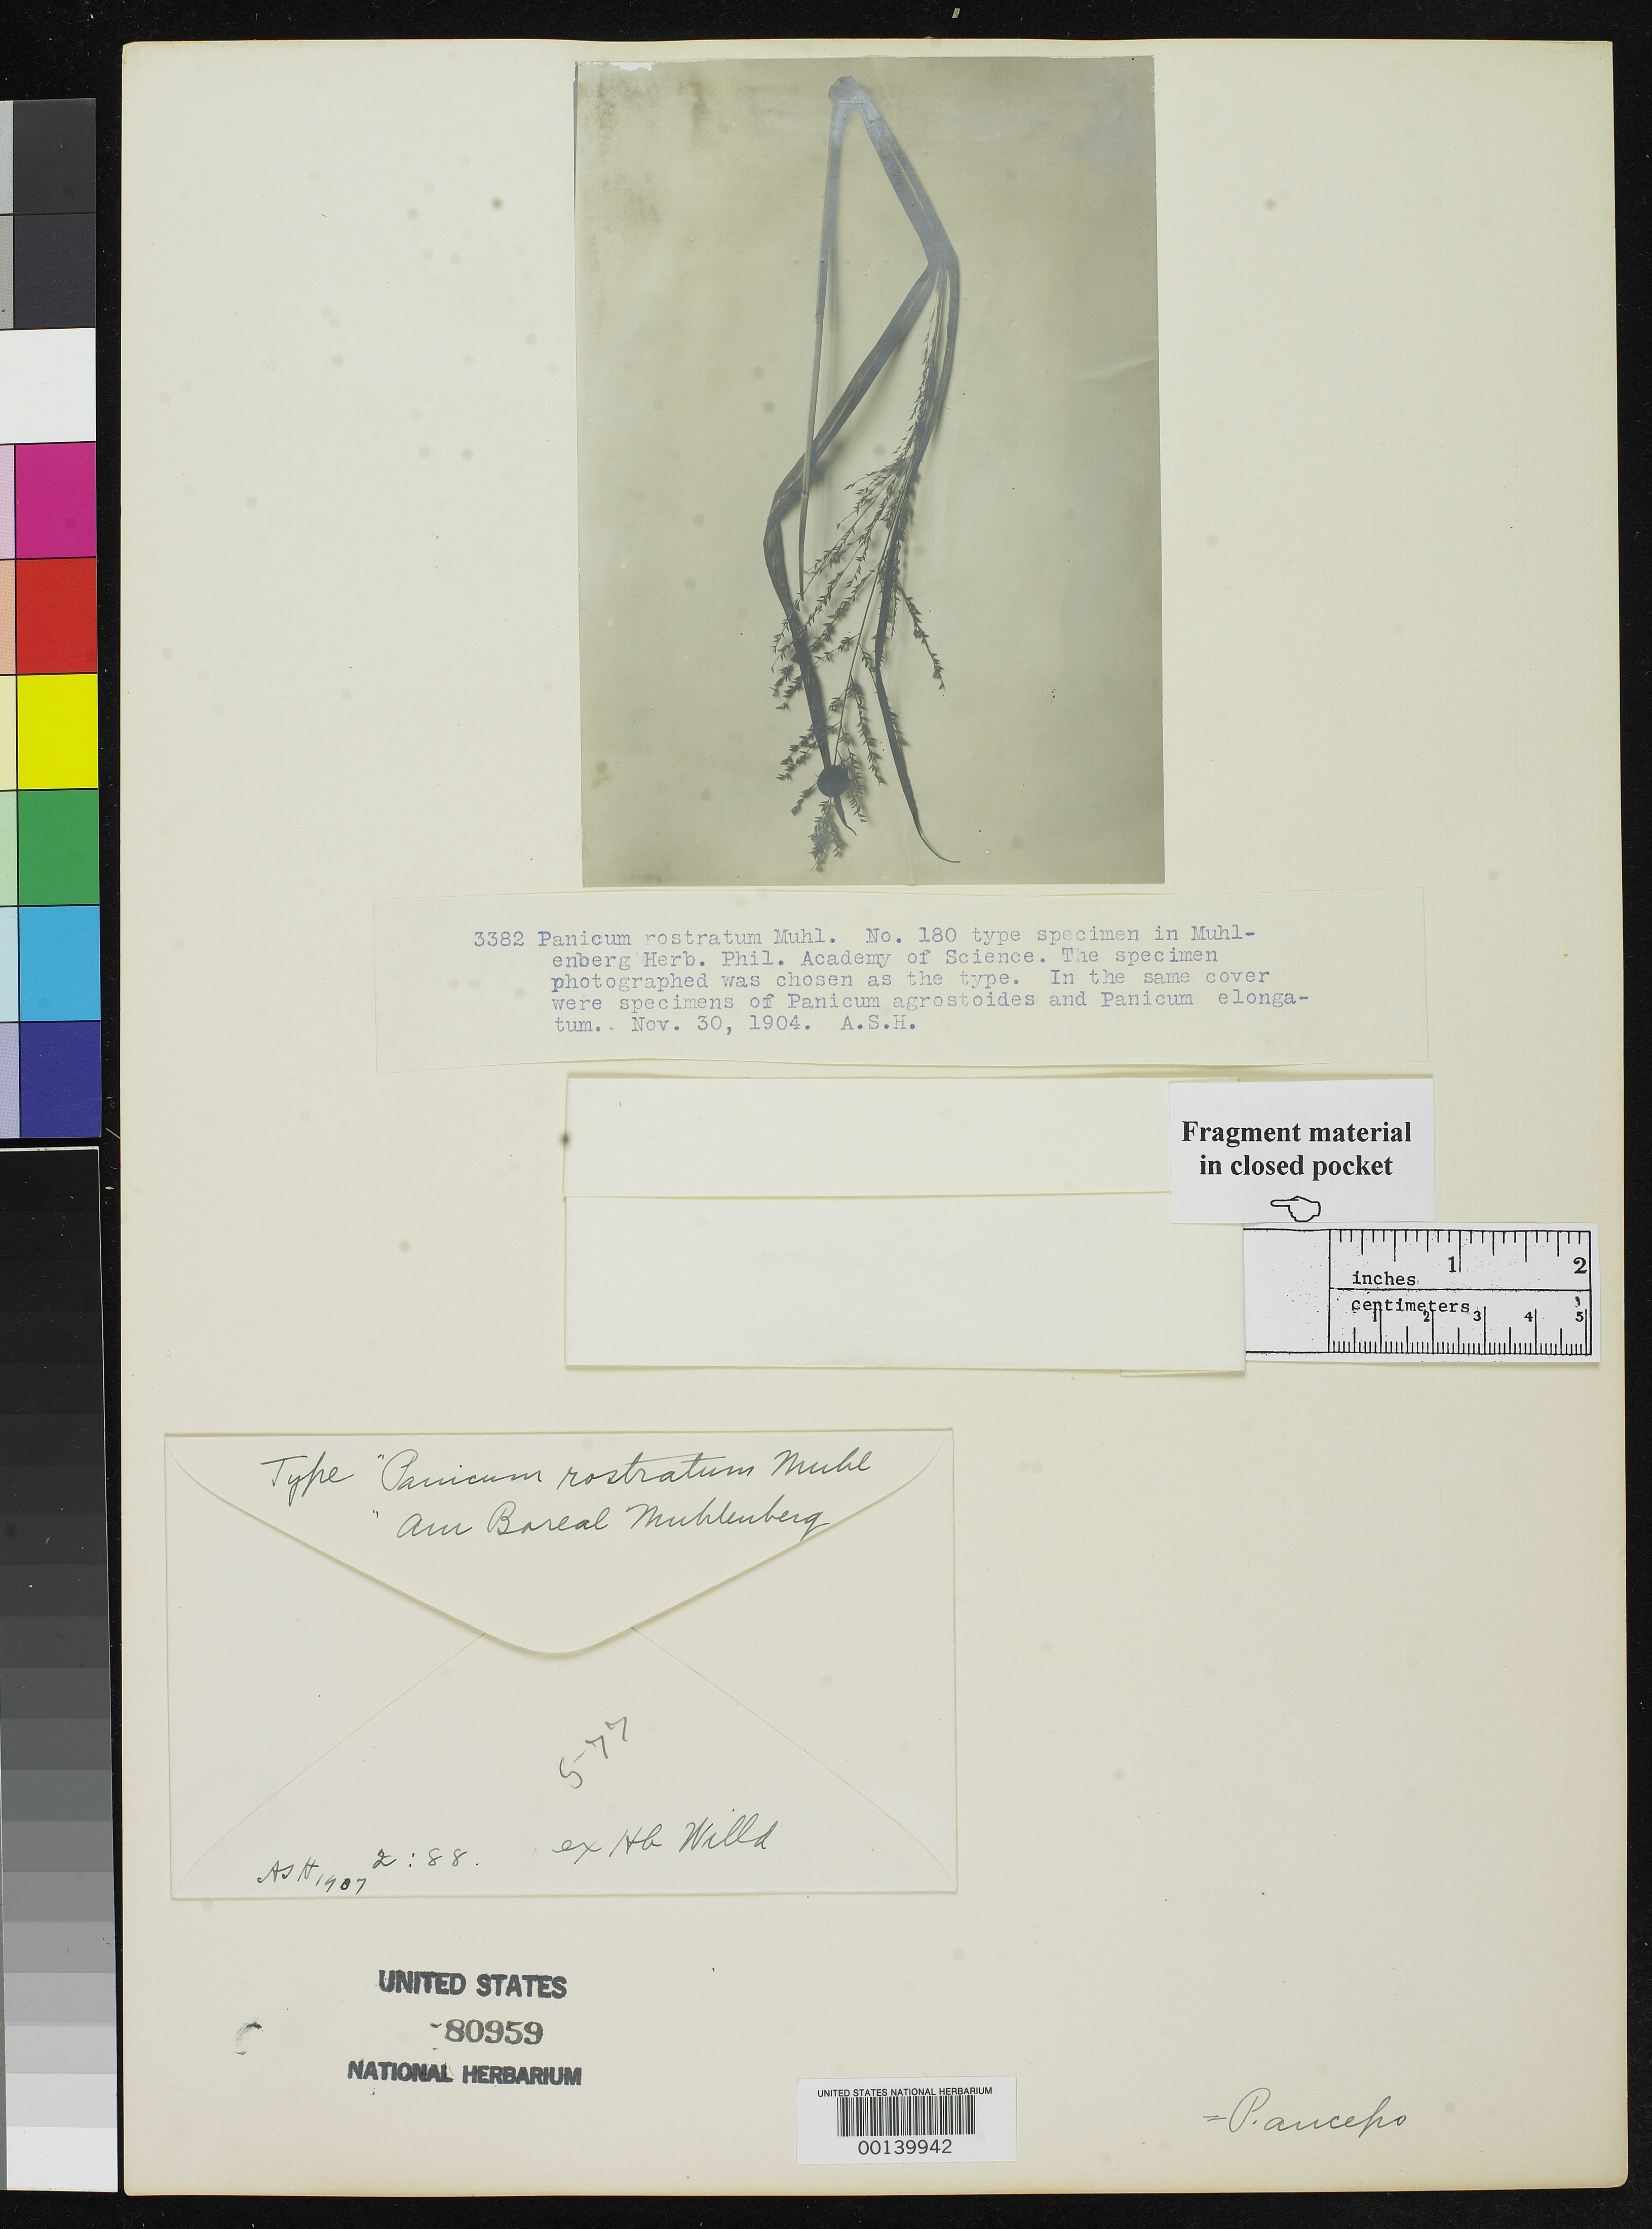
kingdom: Plantae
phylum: Tracheophyta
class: Liliopsida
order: Poales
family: Poaceae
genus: Panicum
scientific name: Panicum rostratum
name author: Muhl. in Willd.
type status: Type Fragment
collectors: H. Muhlenberg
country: United States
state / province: North Carolina / South Carolina / Pennsylvania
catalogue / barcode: US 80959